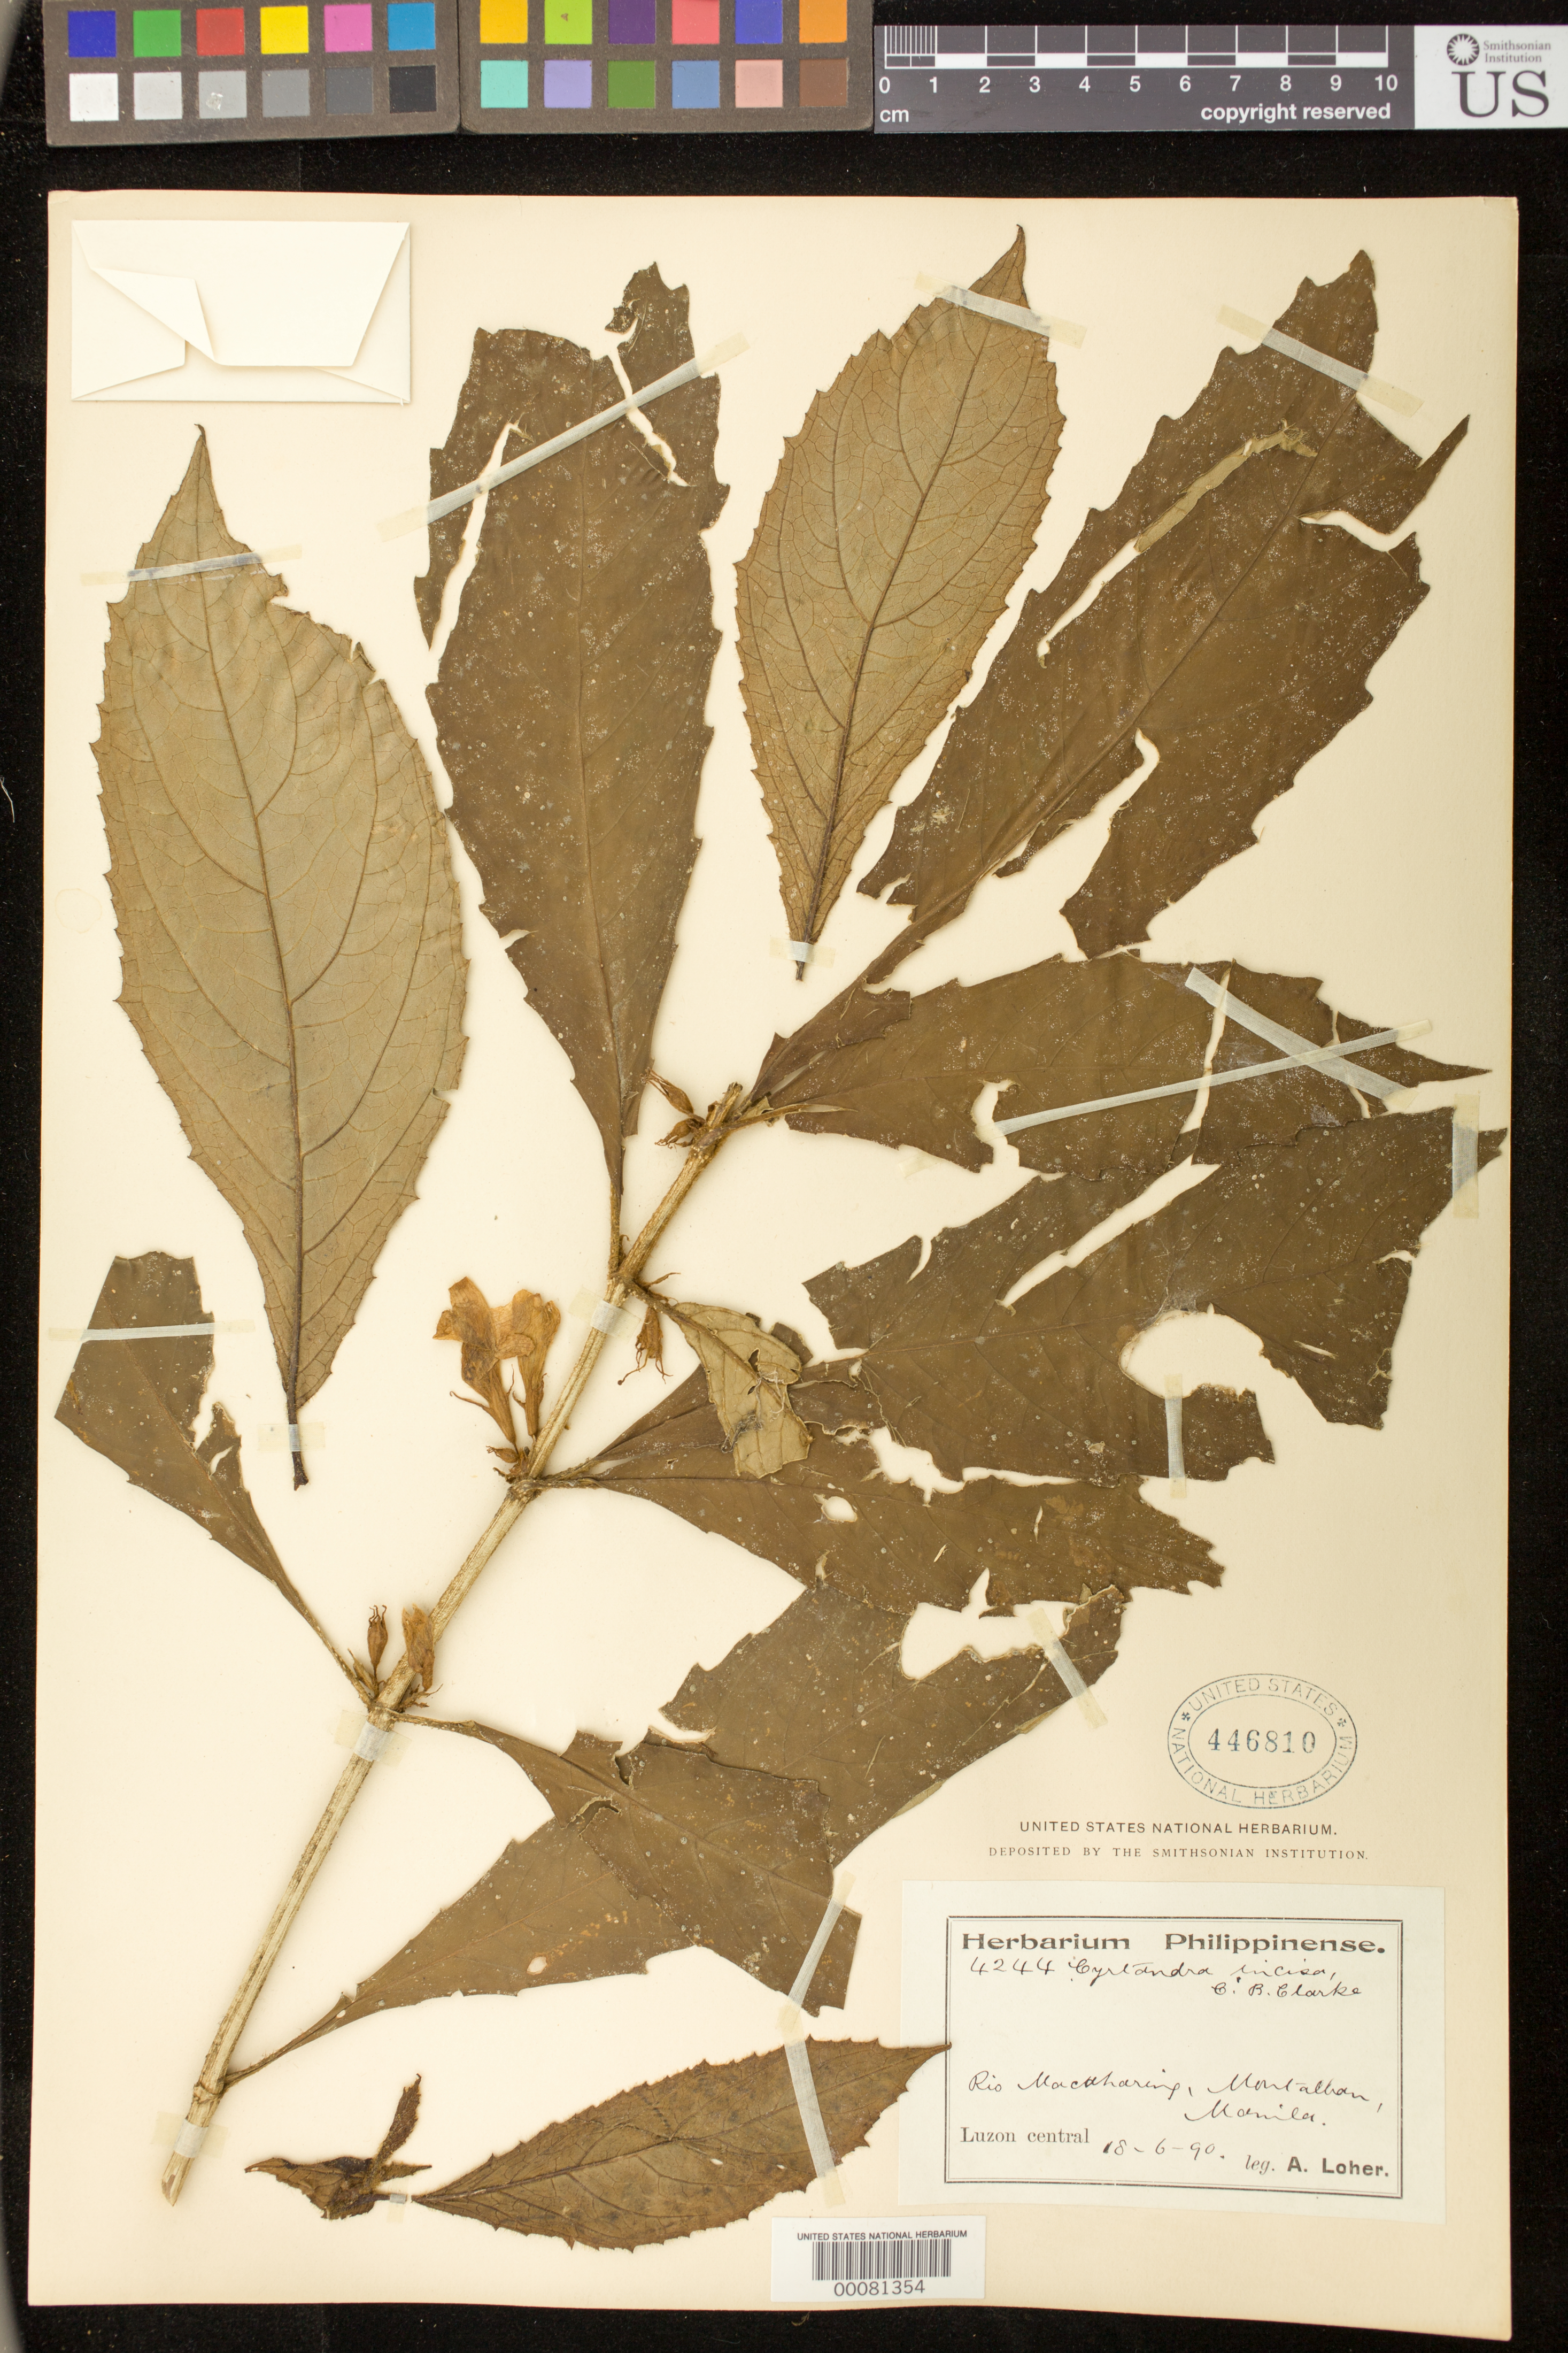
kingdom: Plantae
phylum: Tracheophyta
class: Magnoliopsida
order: Lamiales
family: Gesneriaceae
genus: Cyrtandra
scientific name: Cyrtandra incisa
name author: C.B. Clarke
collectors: A. Loher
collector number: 4244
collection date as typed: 16 Jun 1890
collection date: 1890-06-16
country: Philippines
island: Luzon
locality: Manila, Rio macuharing, montalban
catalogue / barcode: US 446810